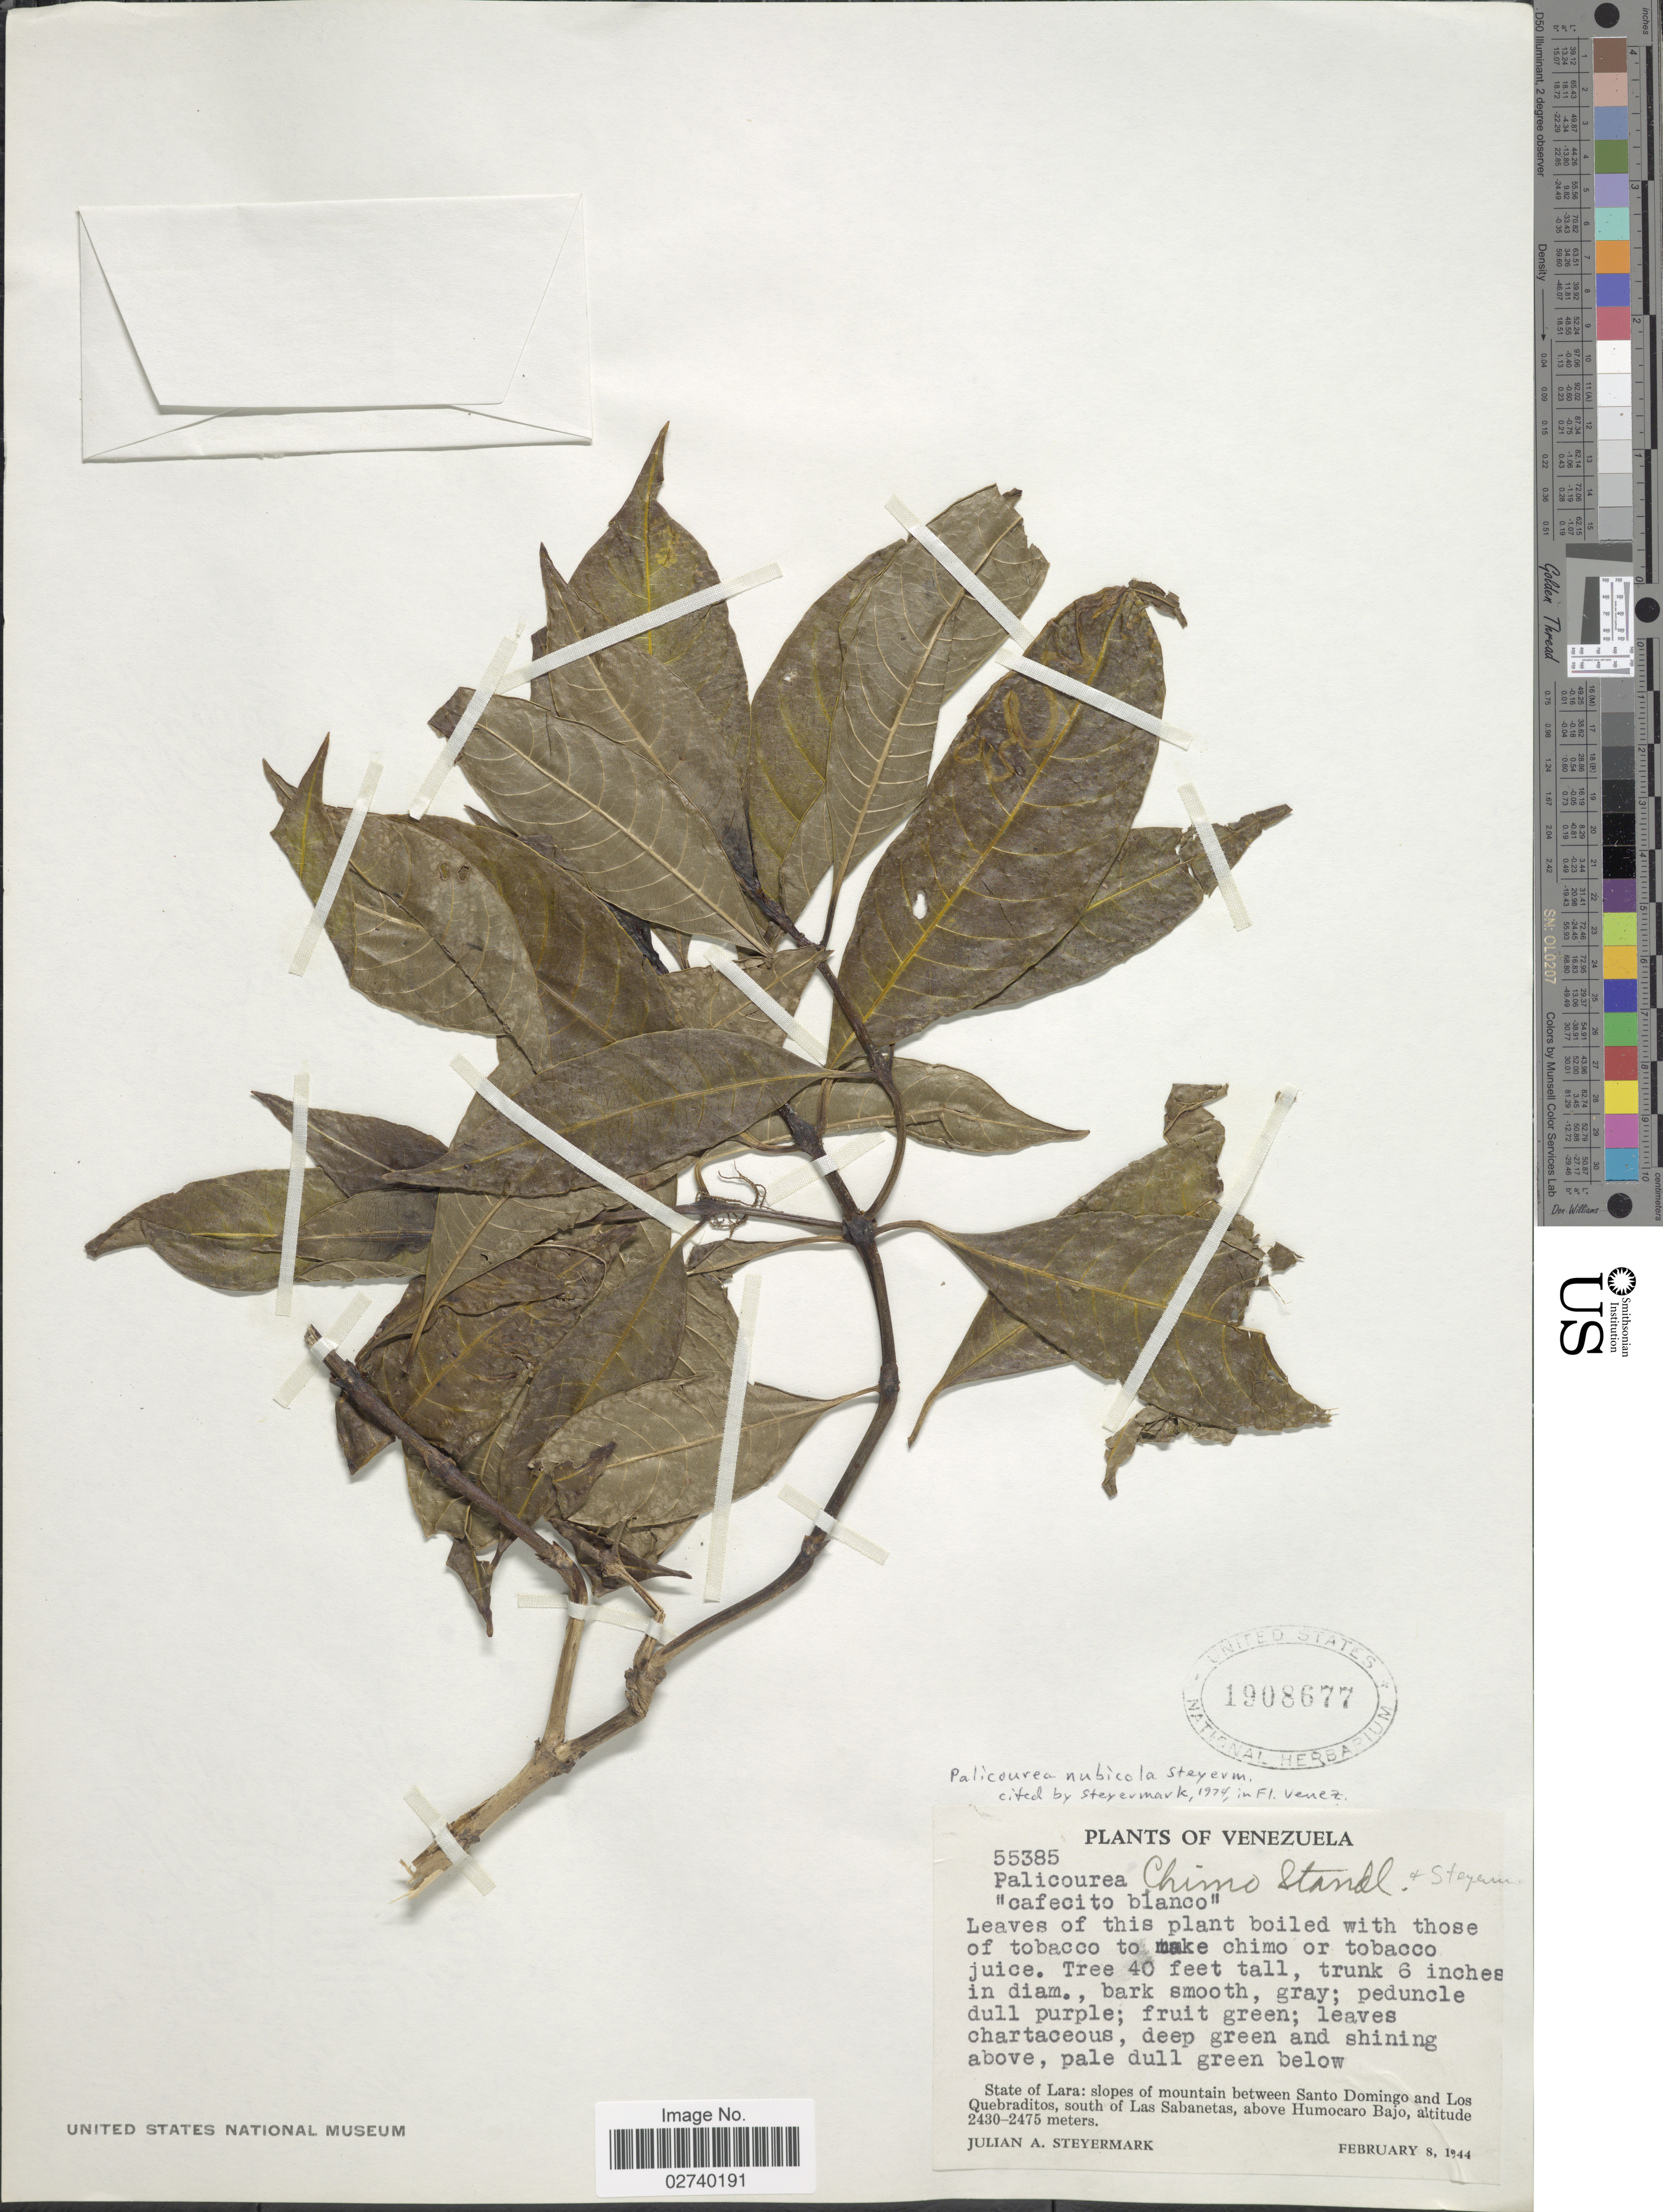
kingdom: Plantae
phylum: Tracheophyta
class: Magnoliopsida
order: Gentianales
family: Rubiaceae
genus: Palicourea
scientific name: Palicourea nubicola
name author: Steyerm.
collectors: J. Steyermark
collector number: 55385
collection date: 1944-02-08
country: Venezuela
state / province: Lara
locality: Slopes of mountain between Santo Domingo and Los Quebraditos, south of Las Sabanetas, above Humocaro Bajo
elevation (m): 2430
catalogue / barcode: US 1908677